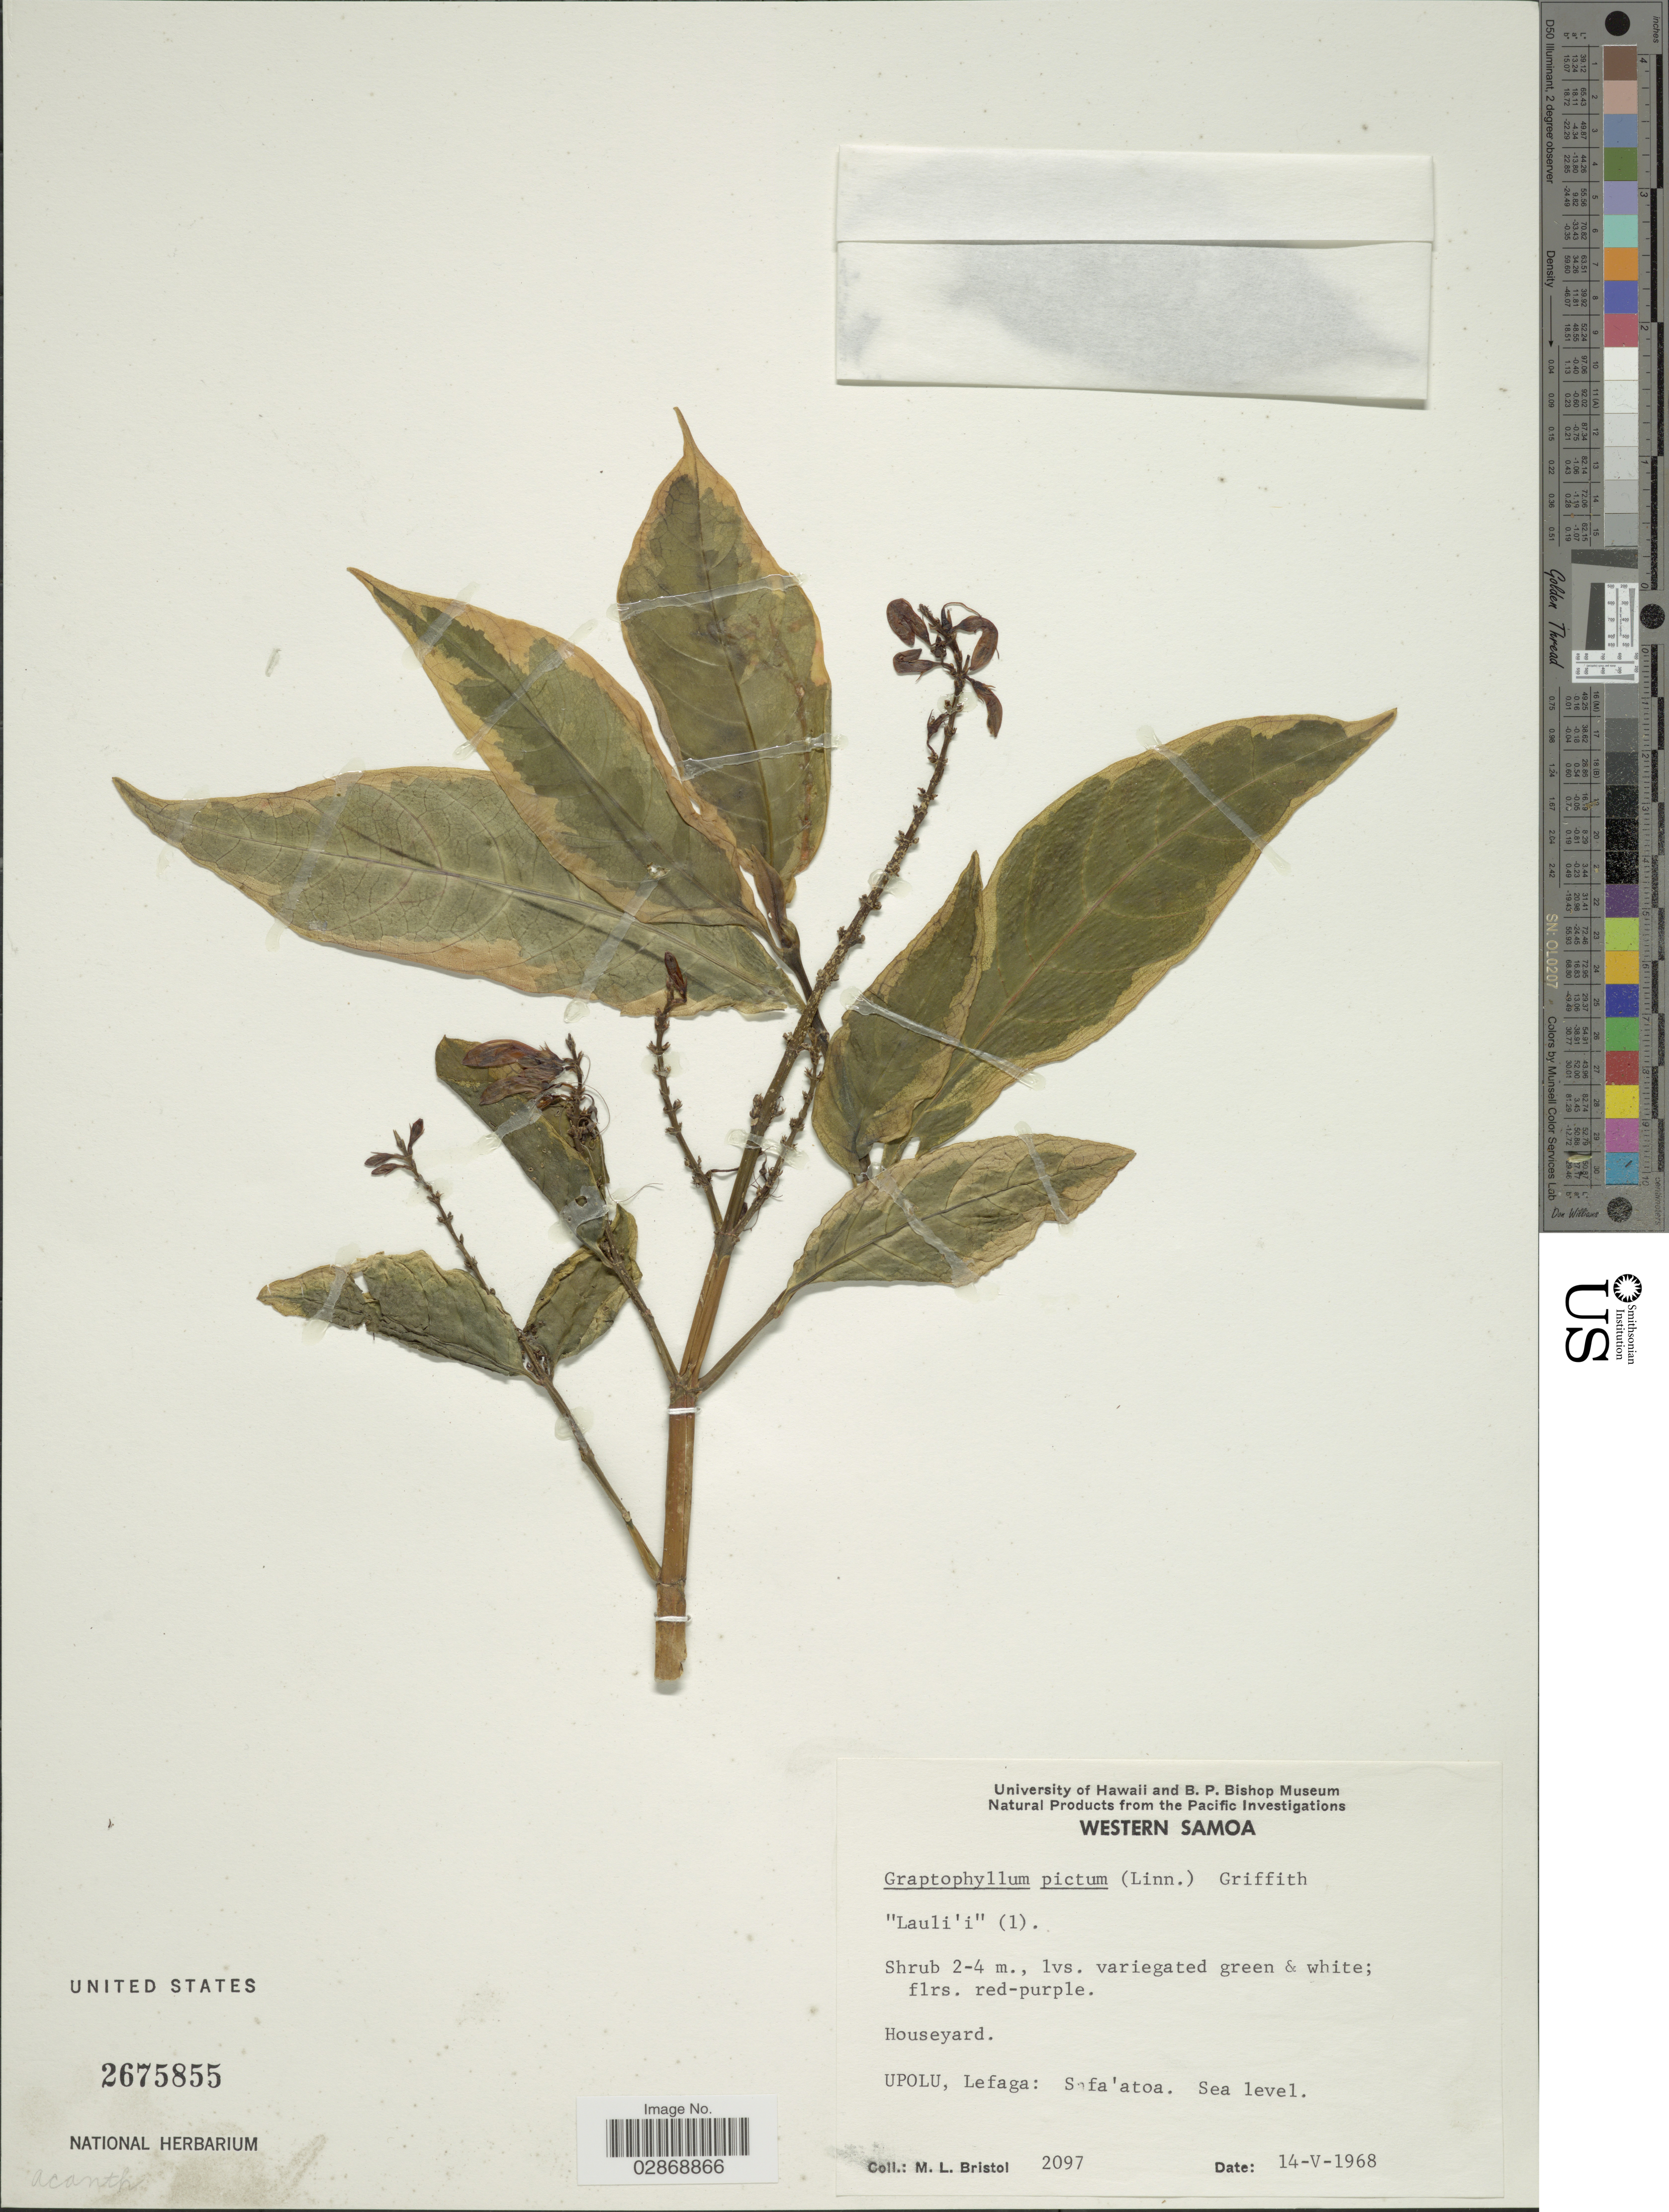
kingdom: Plantae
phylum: Tracheophyta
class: Magnoliopsida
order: Lamiales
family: Acanthaceae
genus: Graptophyllum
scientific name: Graptophyllum pictum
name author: (L.) Griff.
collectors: M. L. Bristol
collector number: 2097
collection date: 1968-05-14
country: Samoa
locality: Upolu, Lefaga: Safa'atoa.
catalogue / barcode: US 2675855